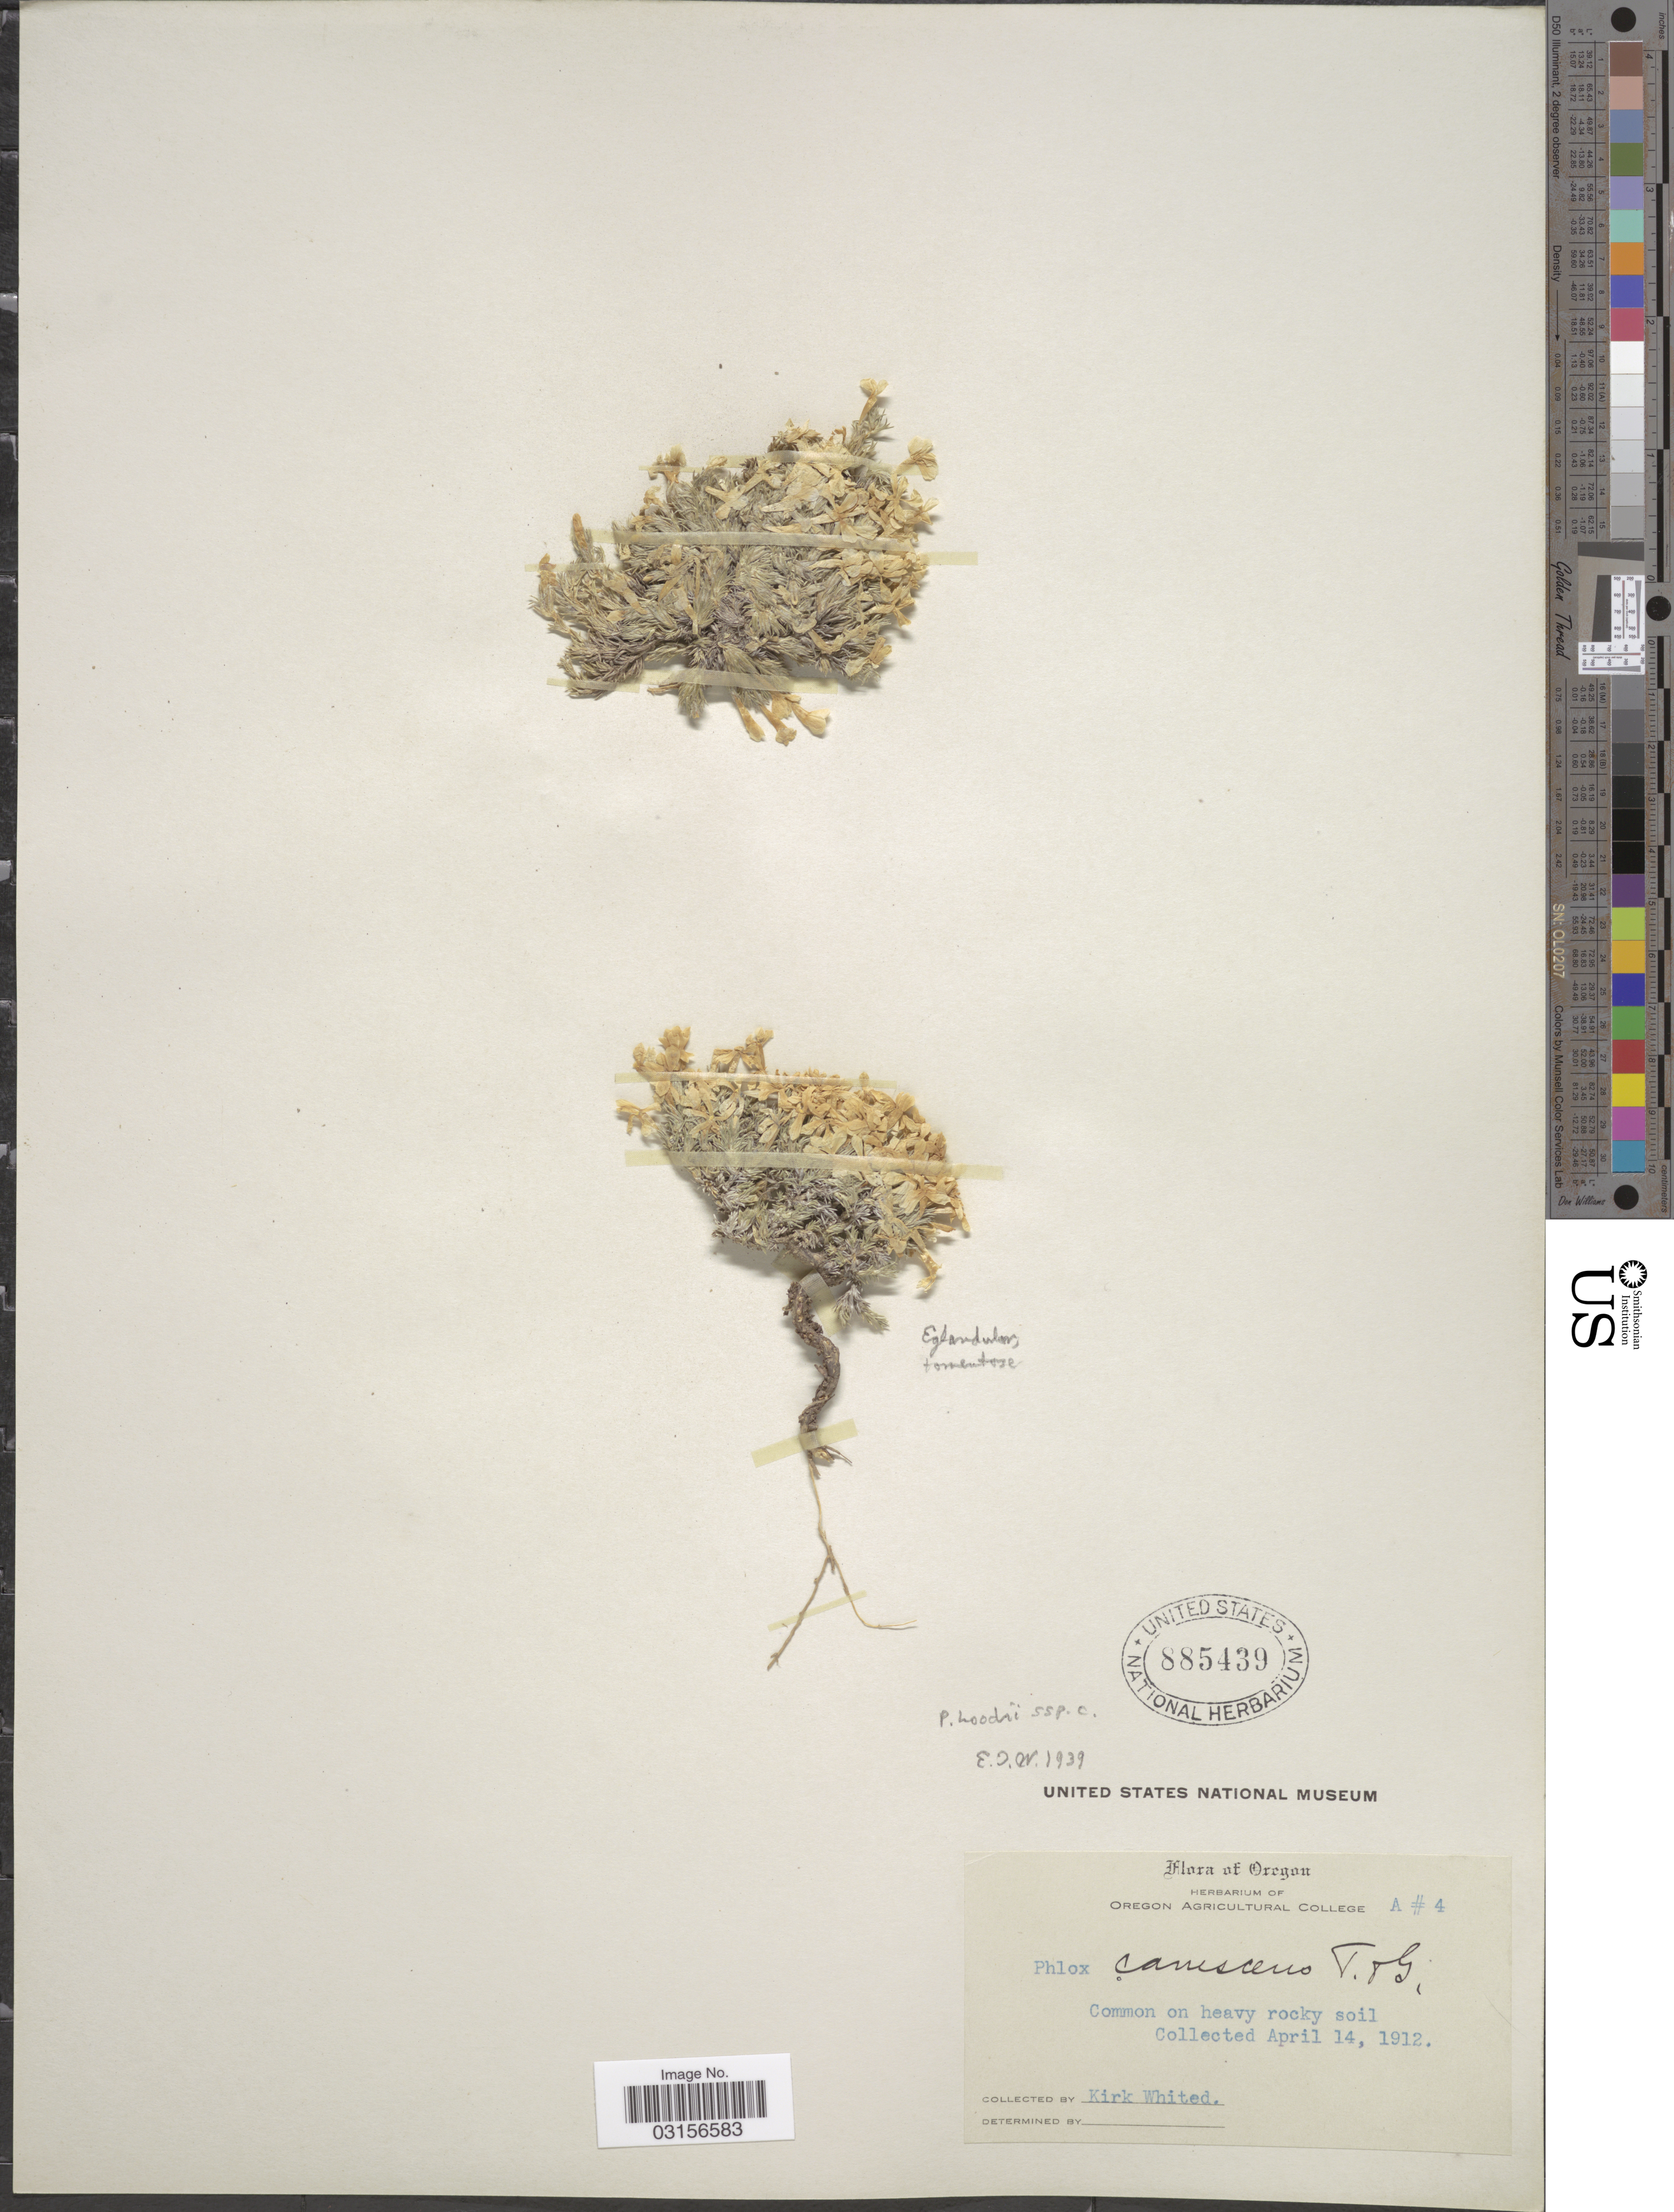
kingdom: Plantae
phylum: Tracheophyta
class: Magnoliopsida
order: Ericales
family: Polemoniaceae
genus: Phlox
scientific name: Phlox caespitosa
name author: Nutt.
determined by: Mayfield, M. H.; Ferguson, C. J.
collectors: K. Whited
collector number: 4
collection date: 1912-04-14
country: United States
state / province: Oregon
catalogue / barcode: US 885439